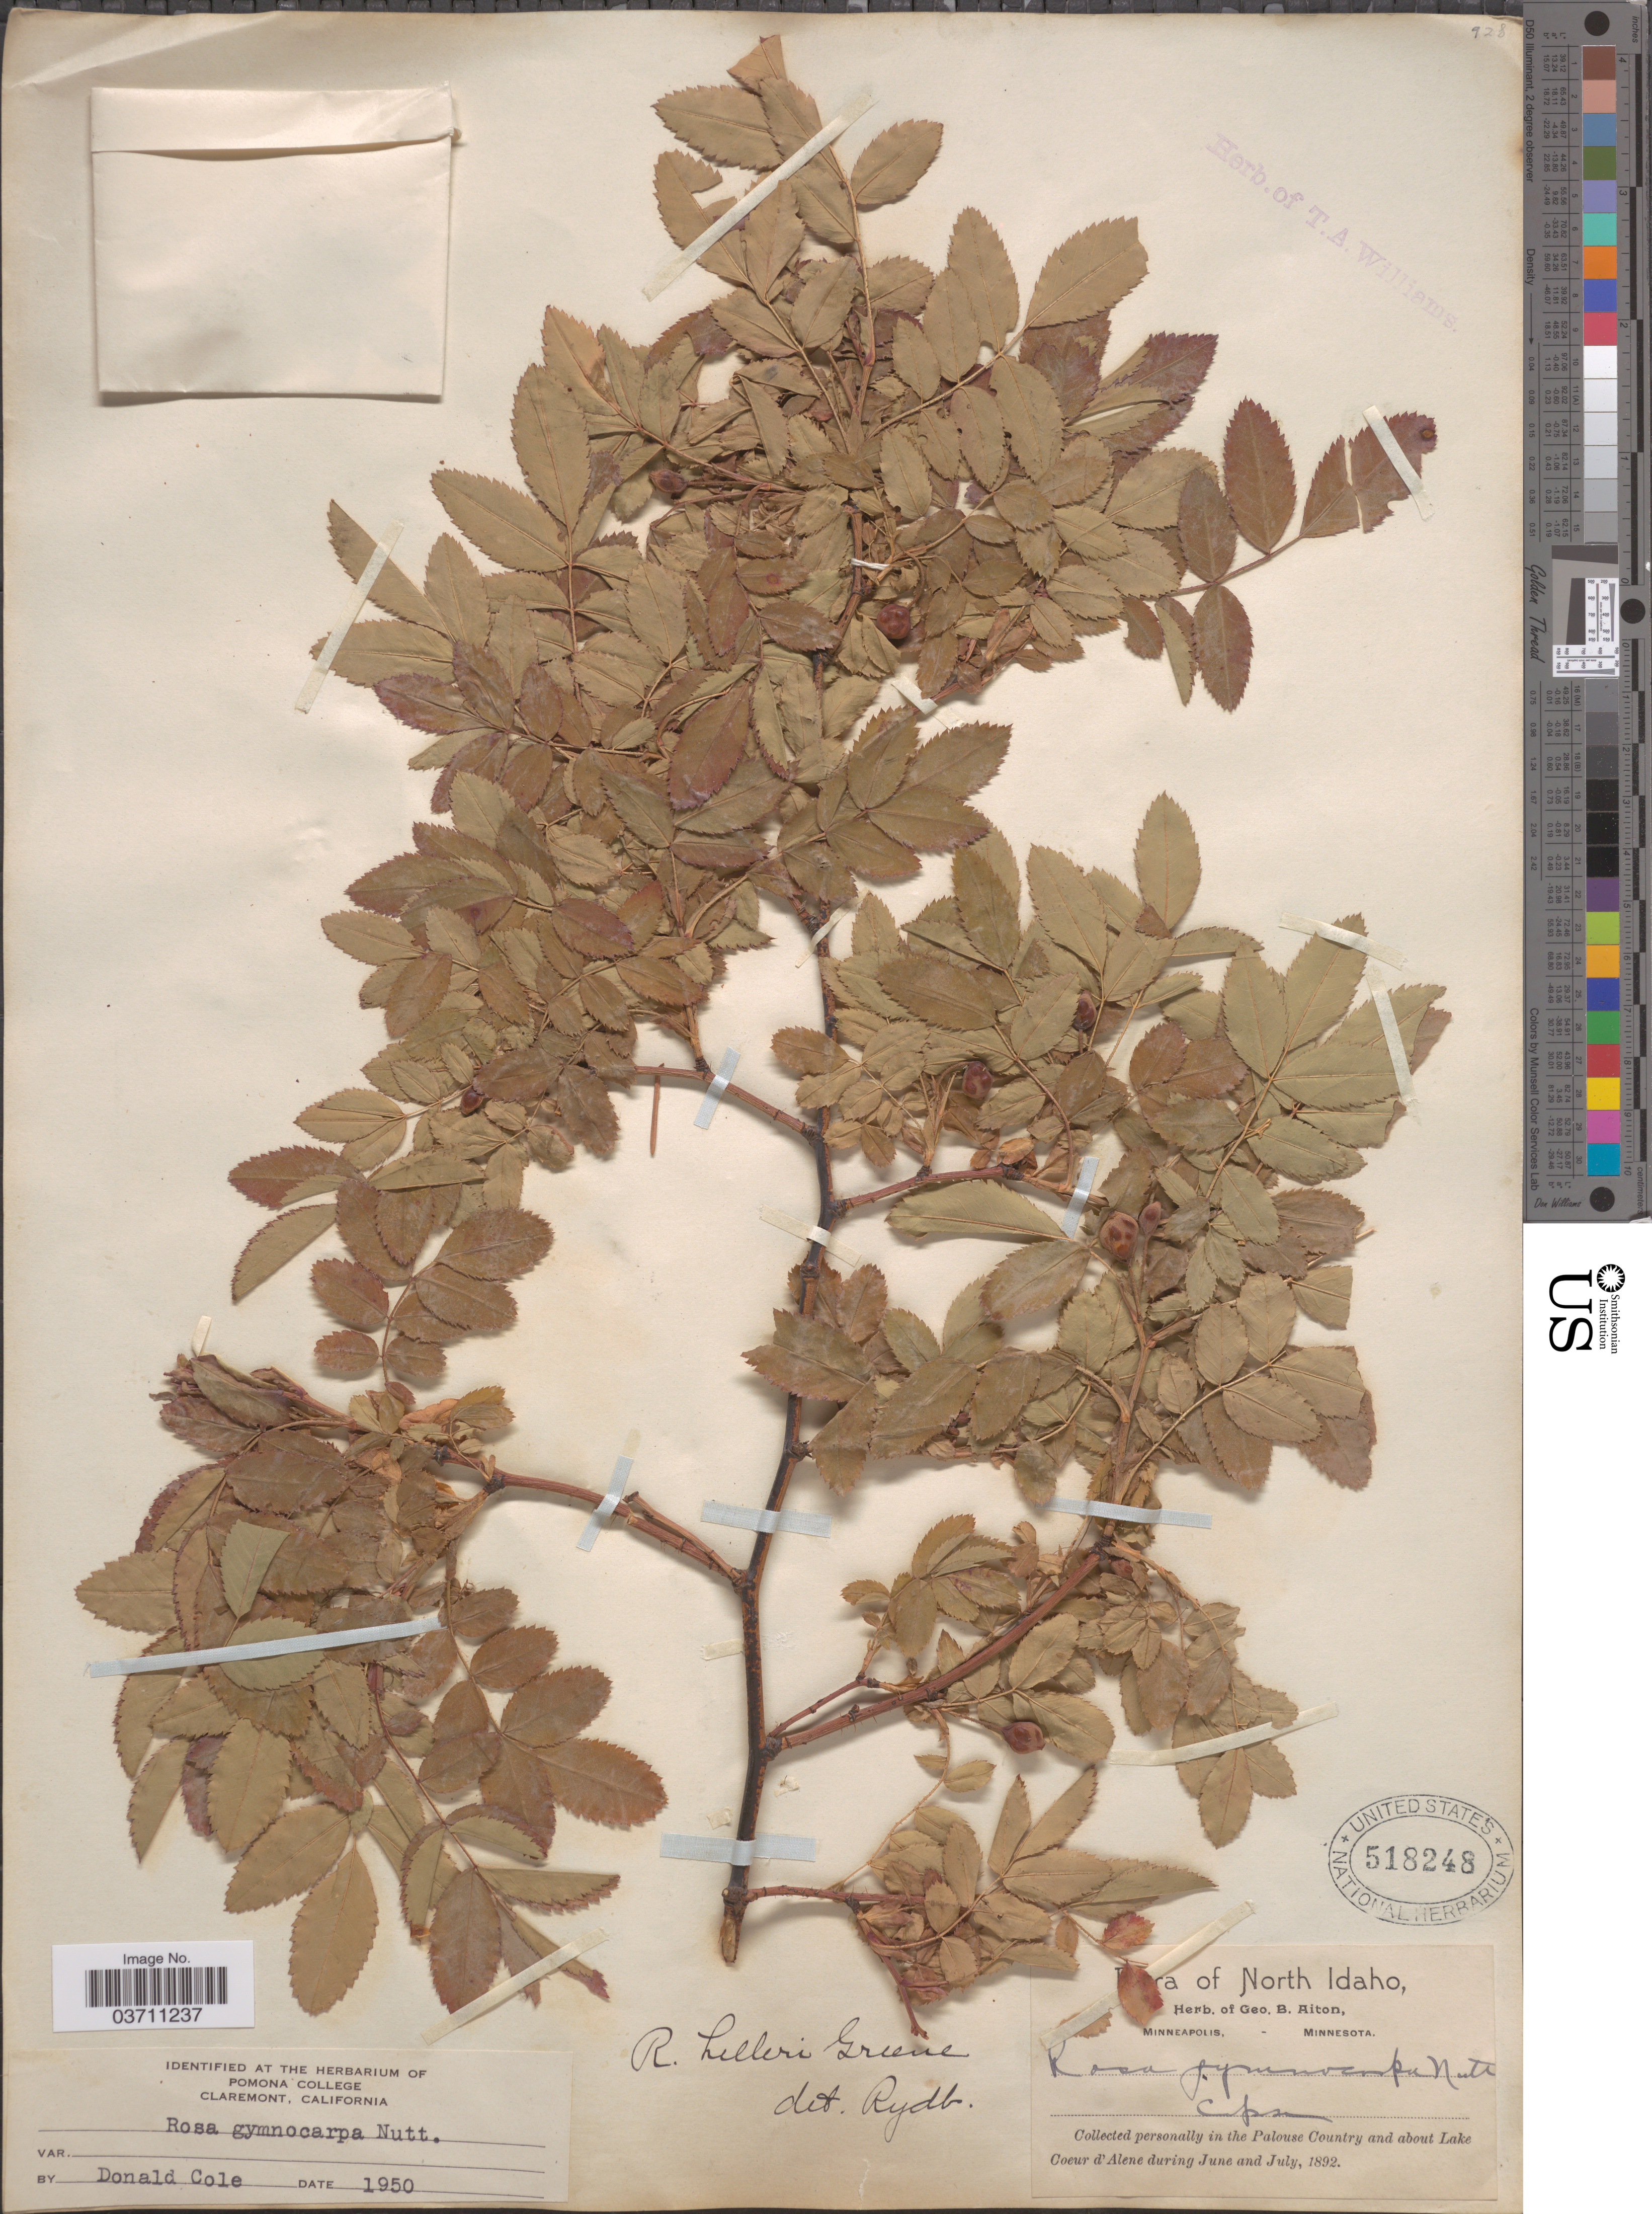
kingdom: Plantae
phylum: Tracheophyta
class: Magnoliopsida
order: Rosales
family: Rosaceae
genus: Rosa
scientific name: Rosa gymnocarpa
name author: Nutt.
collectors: ex herb. Geo. B. Aiton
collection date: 1892-06/1892-07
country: United States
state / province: Idaho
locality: North Idaho. In the Palouse Country and about Lake Coeur d'Alene.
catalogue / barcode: US 518248